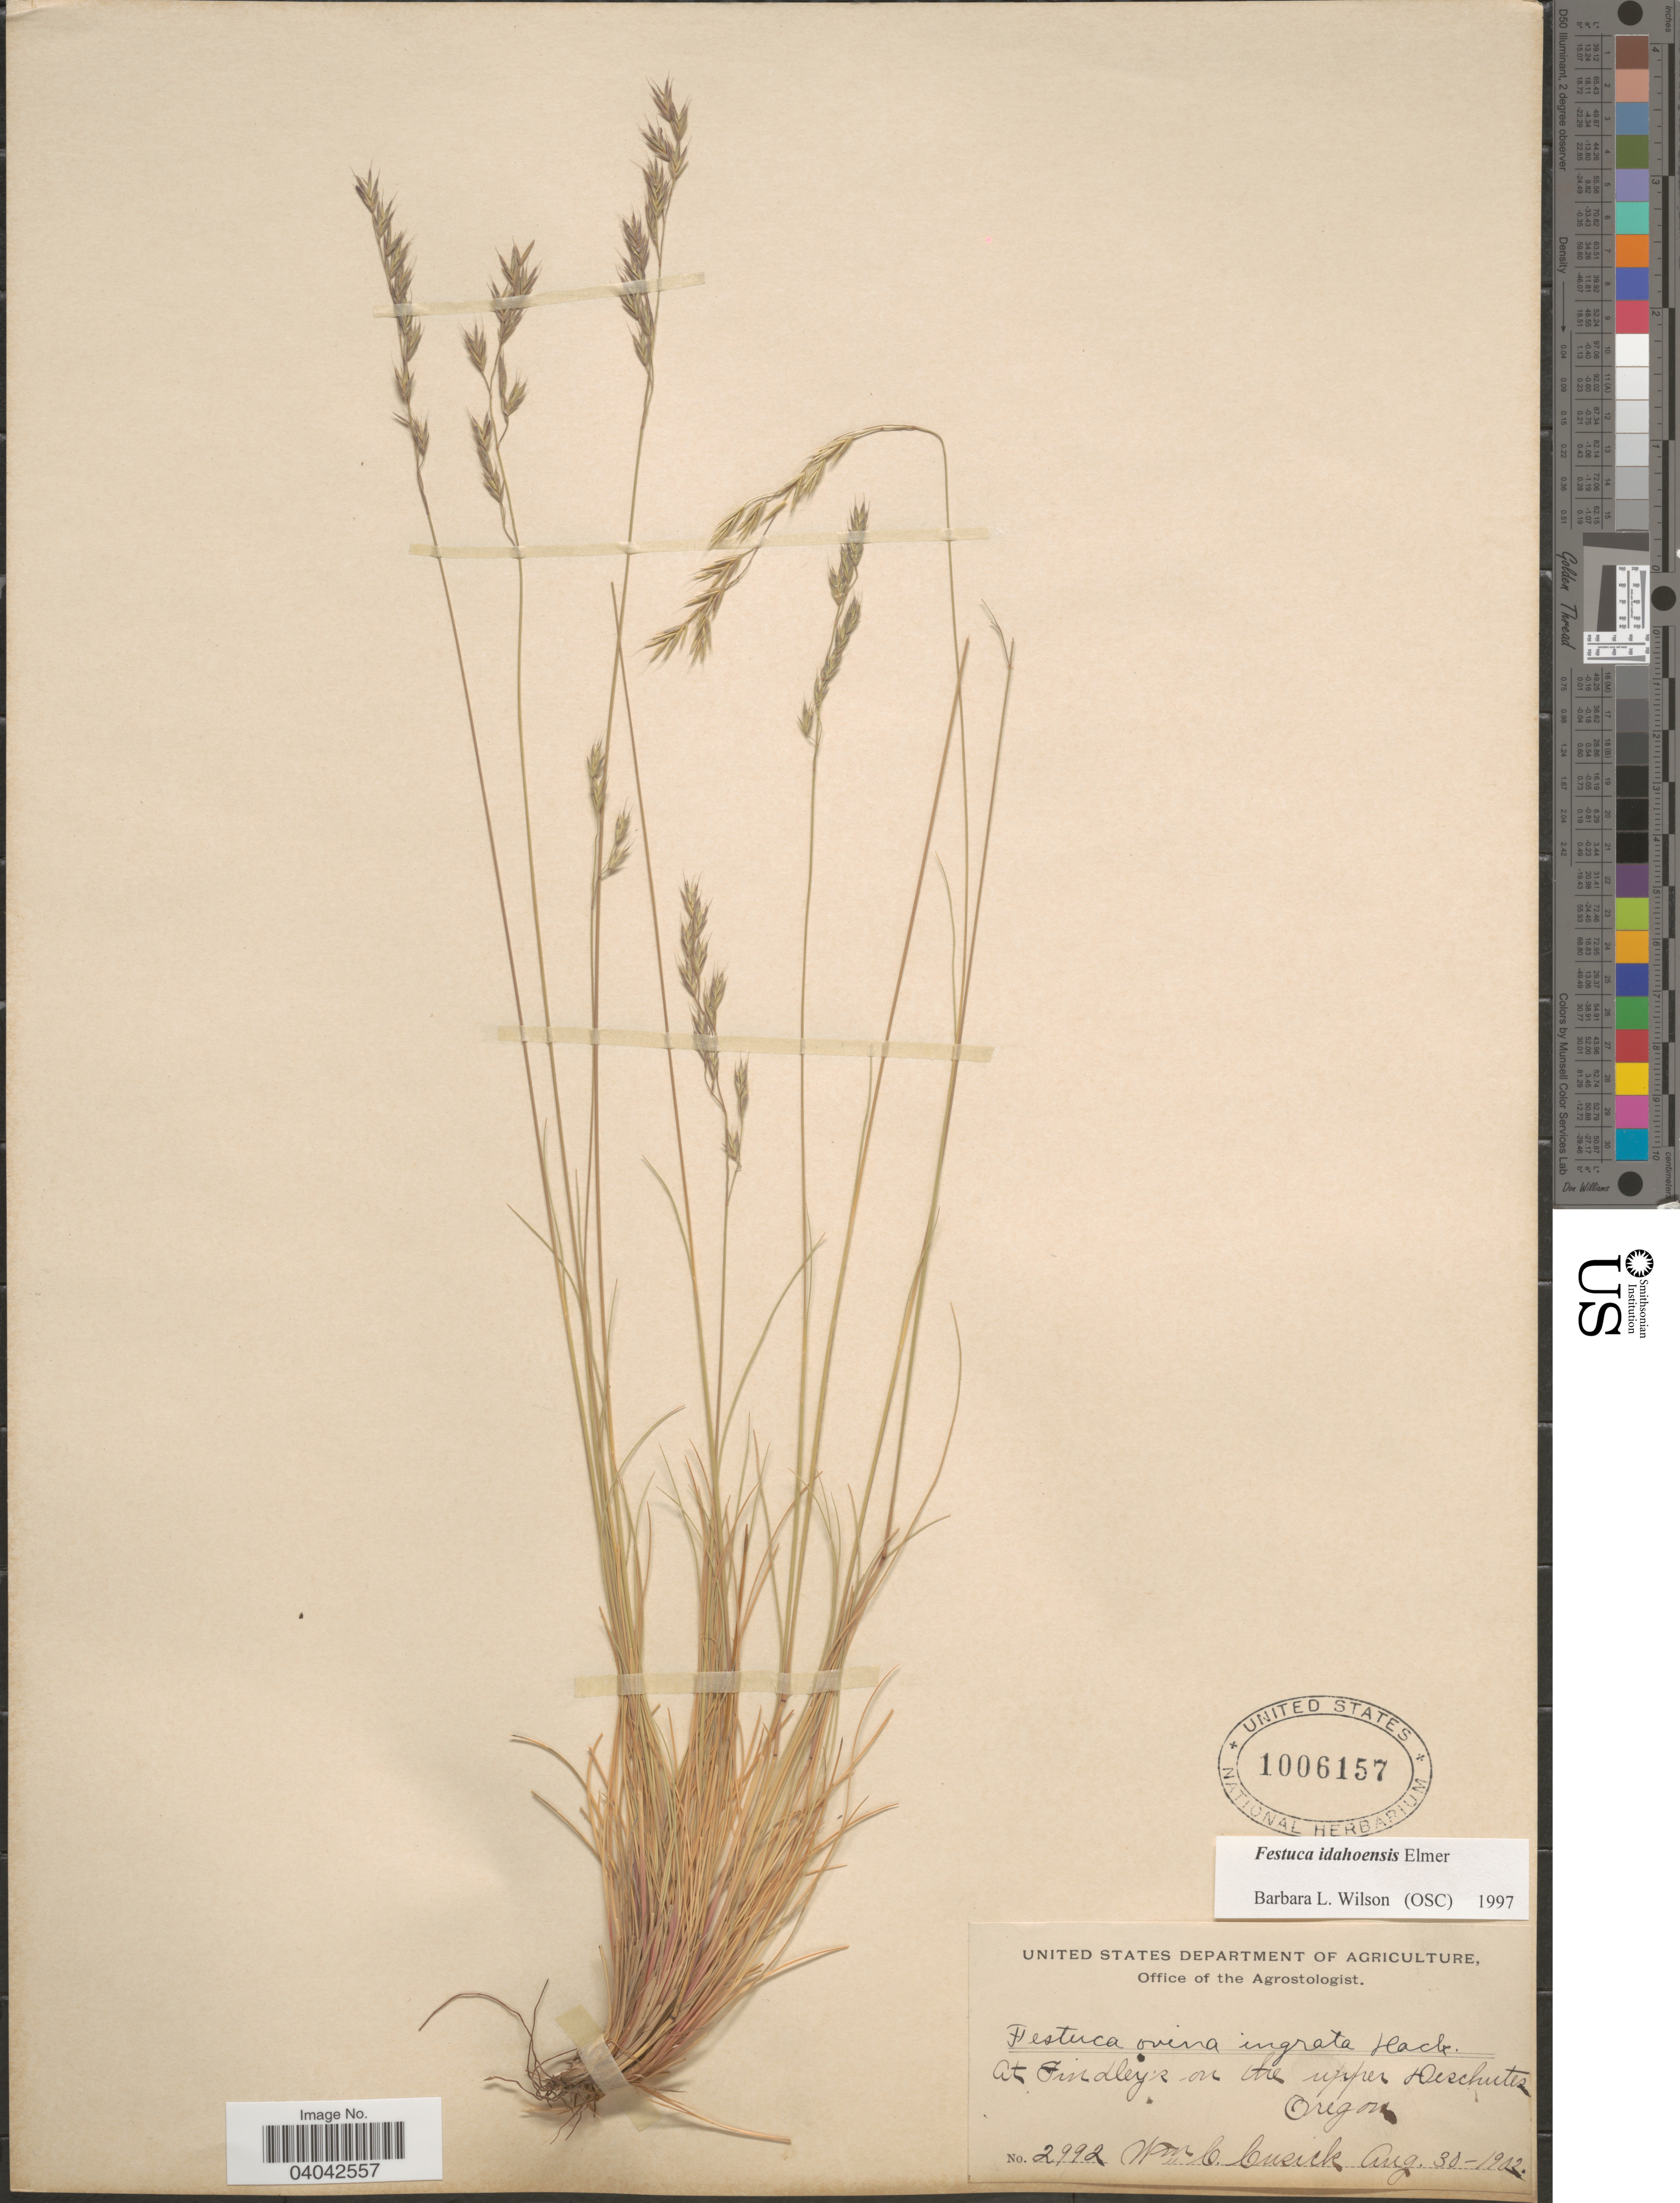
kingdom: Plantae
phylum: Tracheophyta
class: Liliopsida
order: Poales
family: Poaceae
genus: Festuca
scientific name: Festuca idahoensis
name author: Elmer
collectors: W. C. Cusick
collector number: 2992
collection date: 1902-08-30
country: United States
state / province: Oregon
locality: At Findley's on the upper Deschutes.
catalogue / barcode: US 1006157